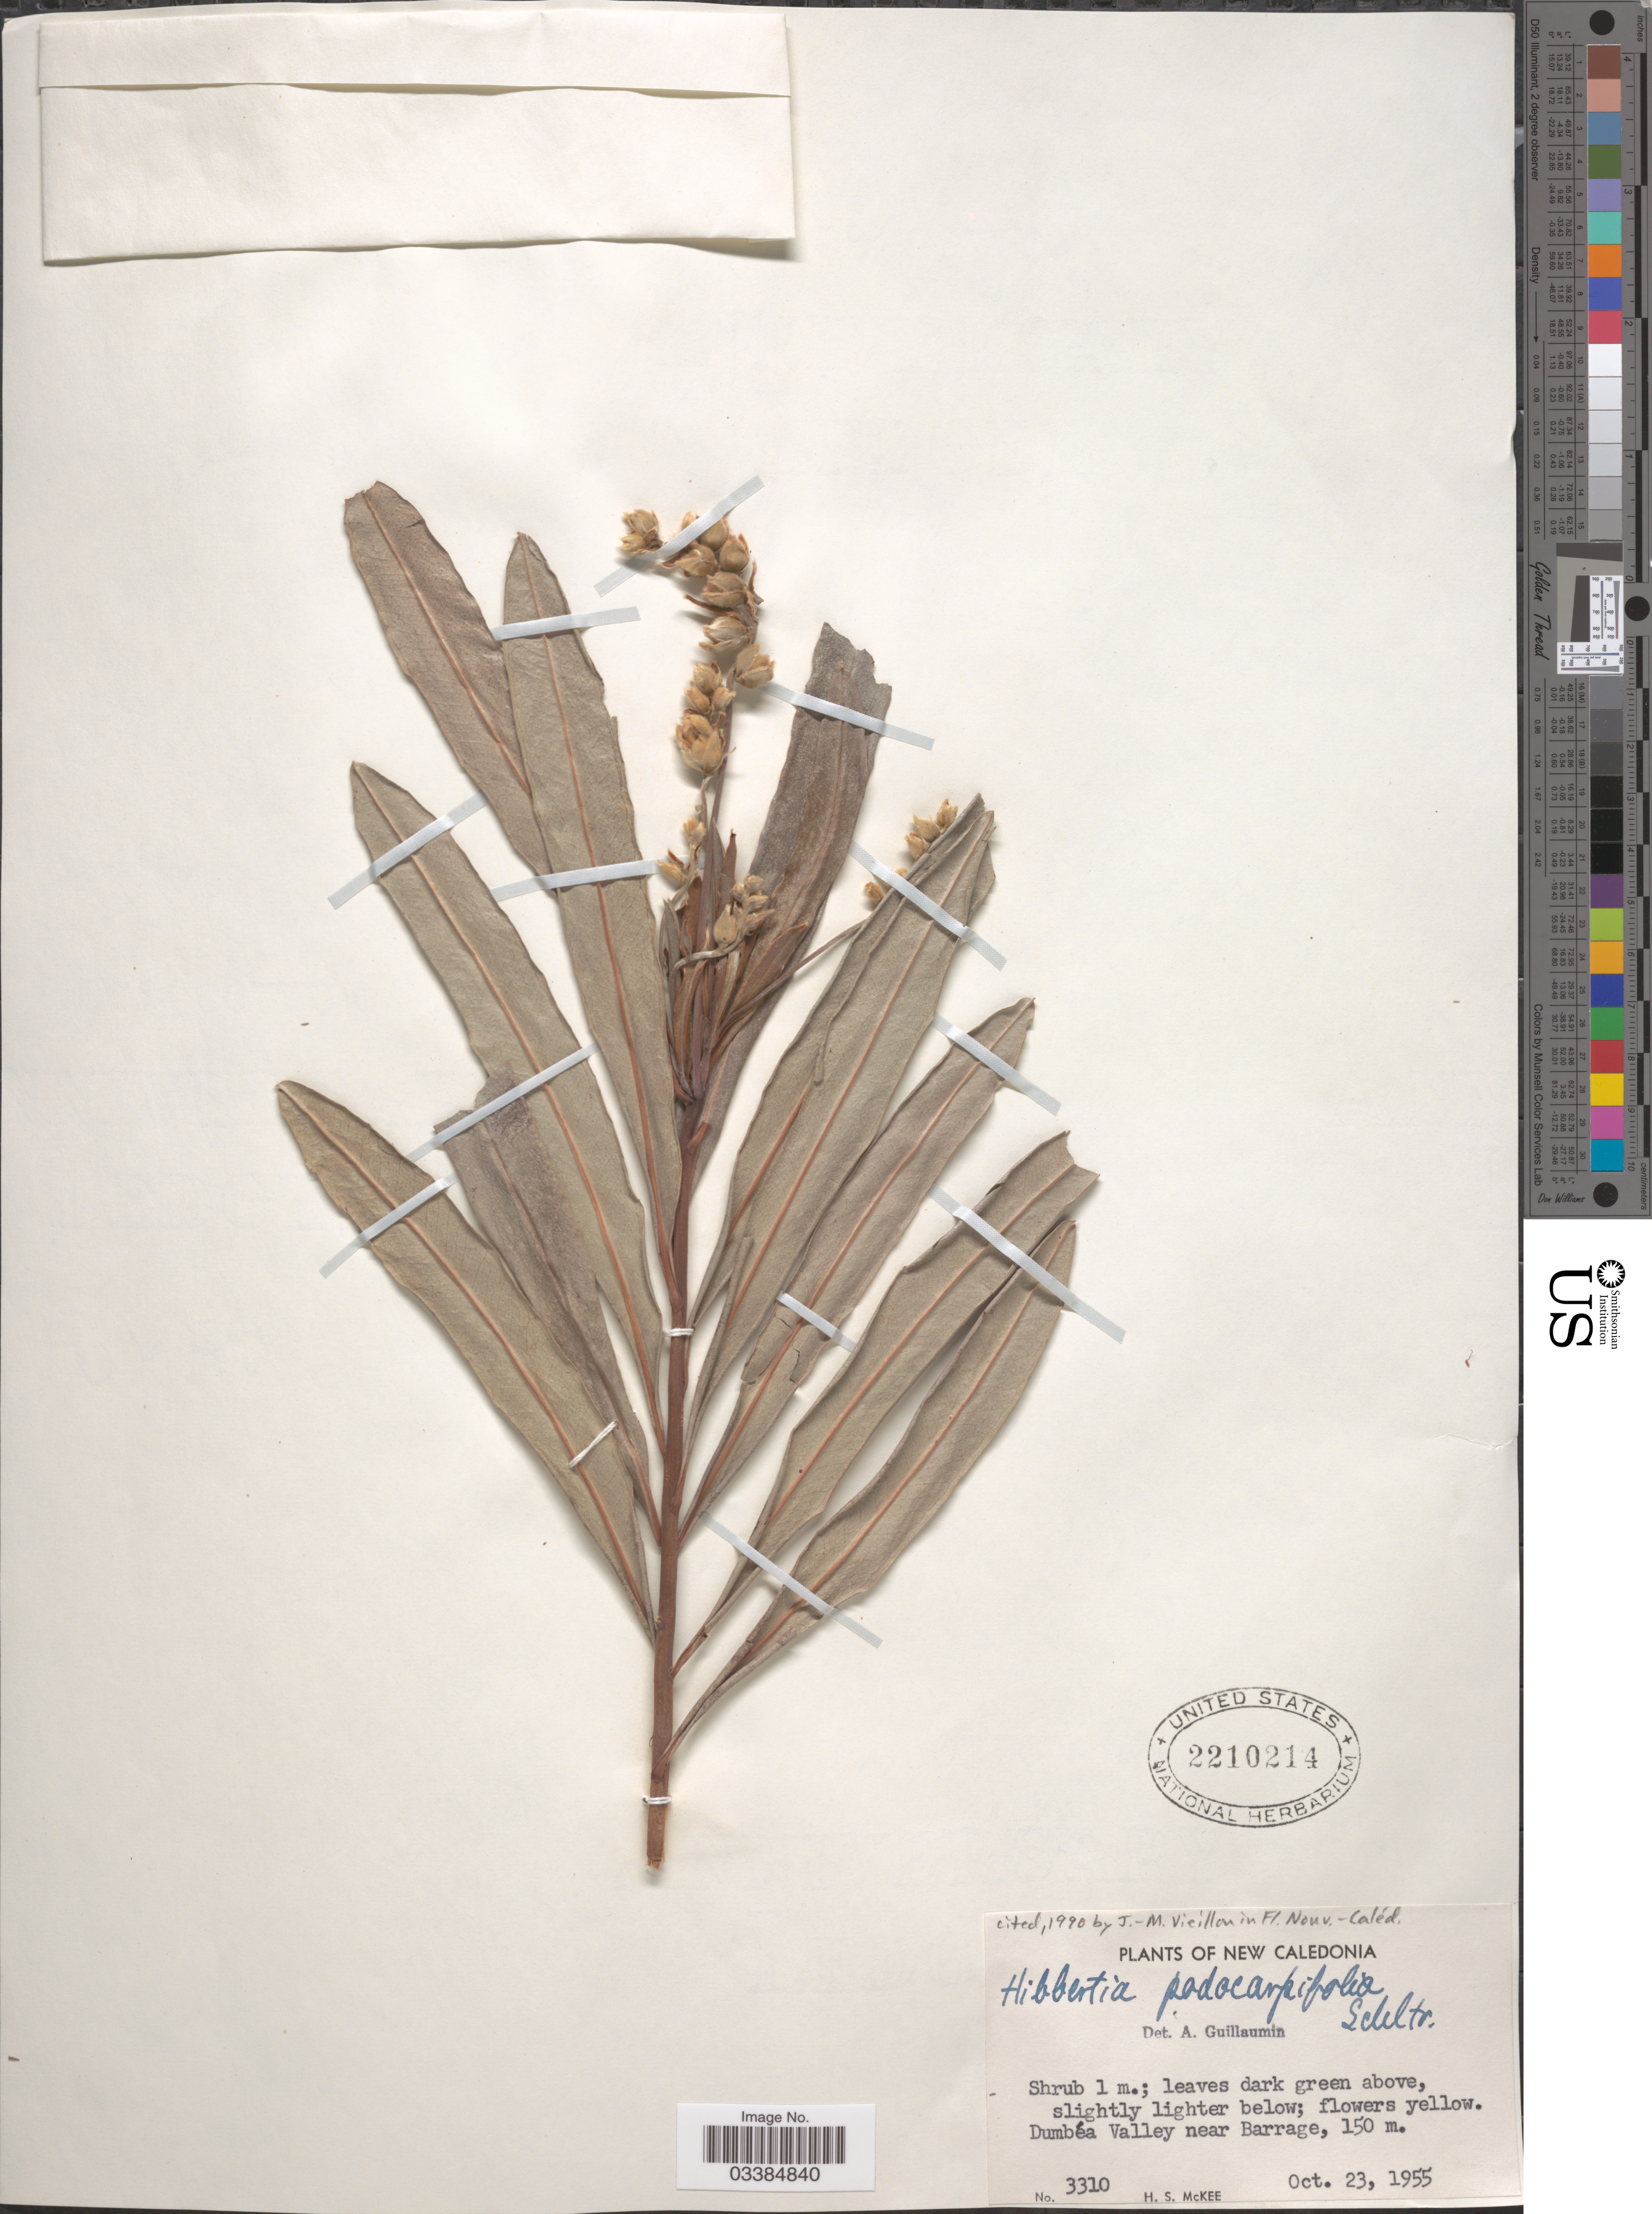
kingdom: Plantae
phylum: Tracheophyta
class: Magnoliopsida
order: Dilleniales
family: Dilleniaceae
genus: Hibbertia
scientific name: Hibbertia podocarpifolia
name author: Schltr.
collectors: H. S. McKee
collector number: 3310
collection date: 1955-10-23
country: New Caledonia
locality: Dumbéa Valley near Barrage.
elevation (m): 150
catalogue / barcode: US 2210214